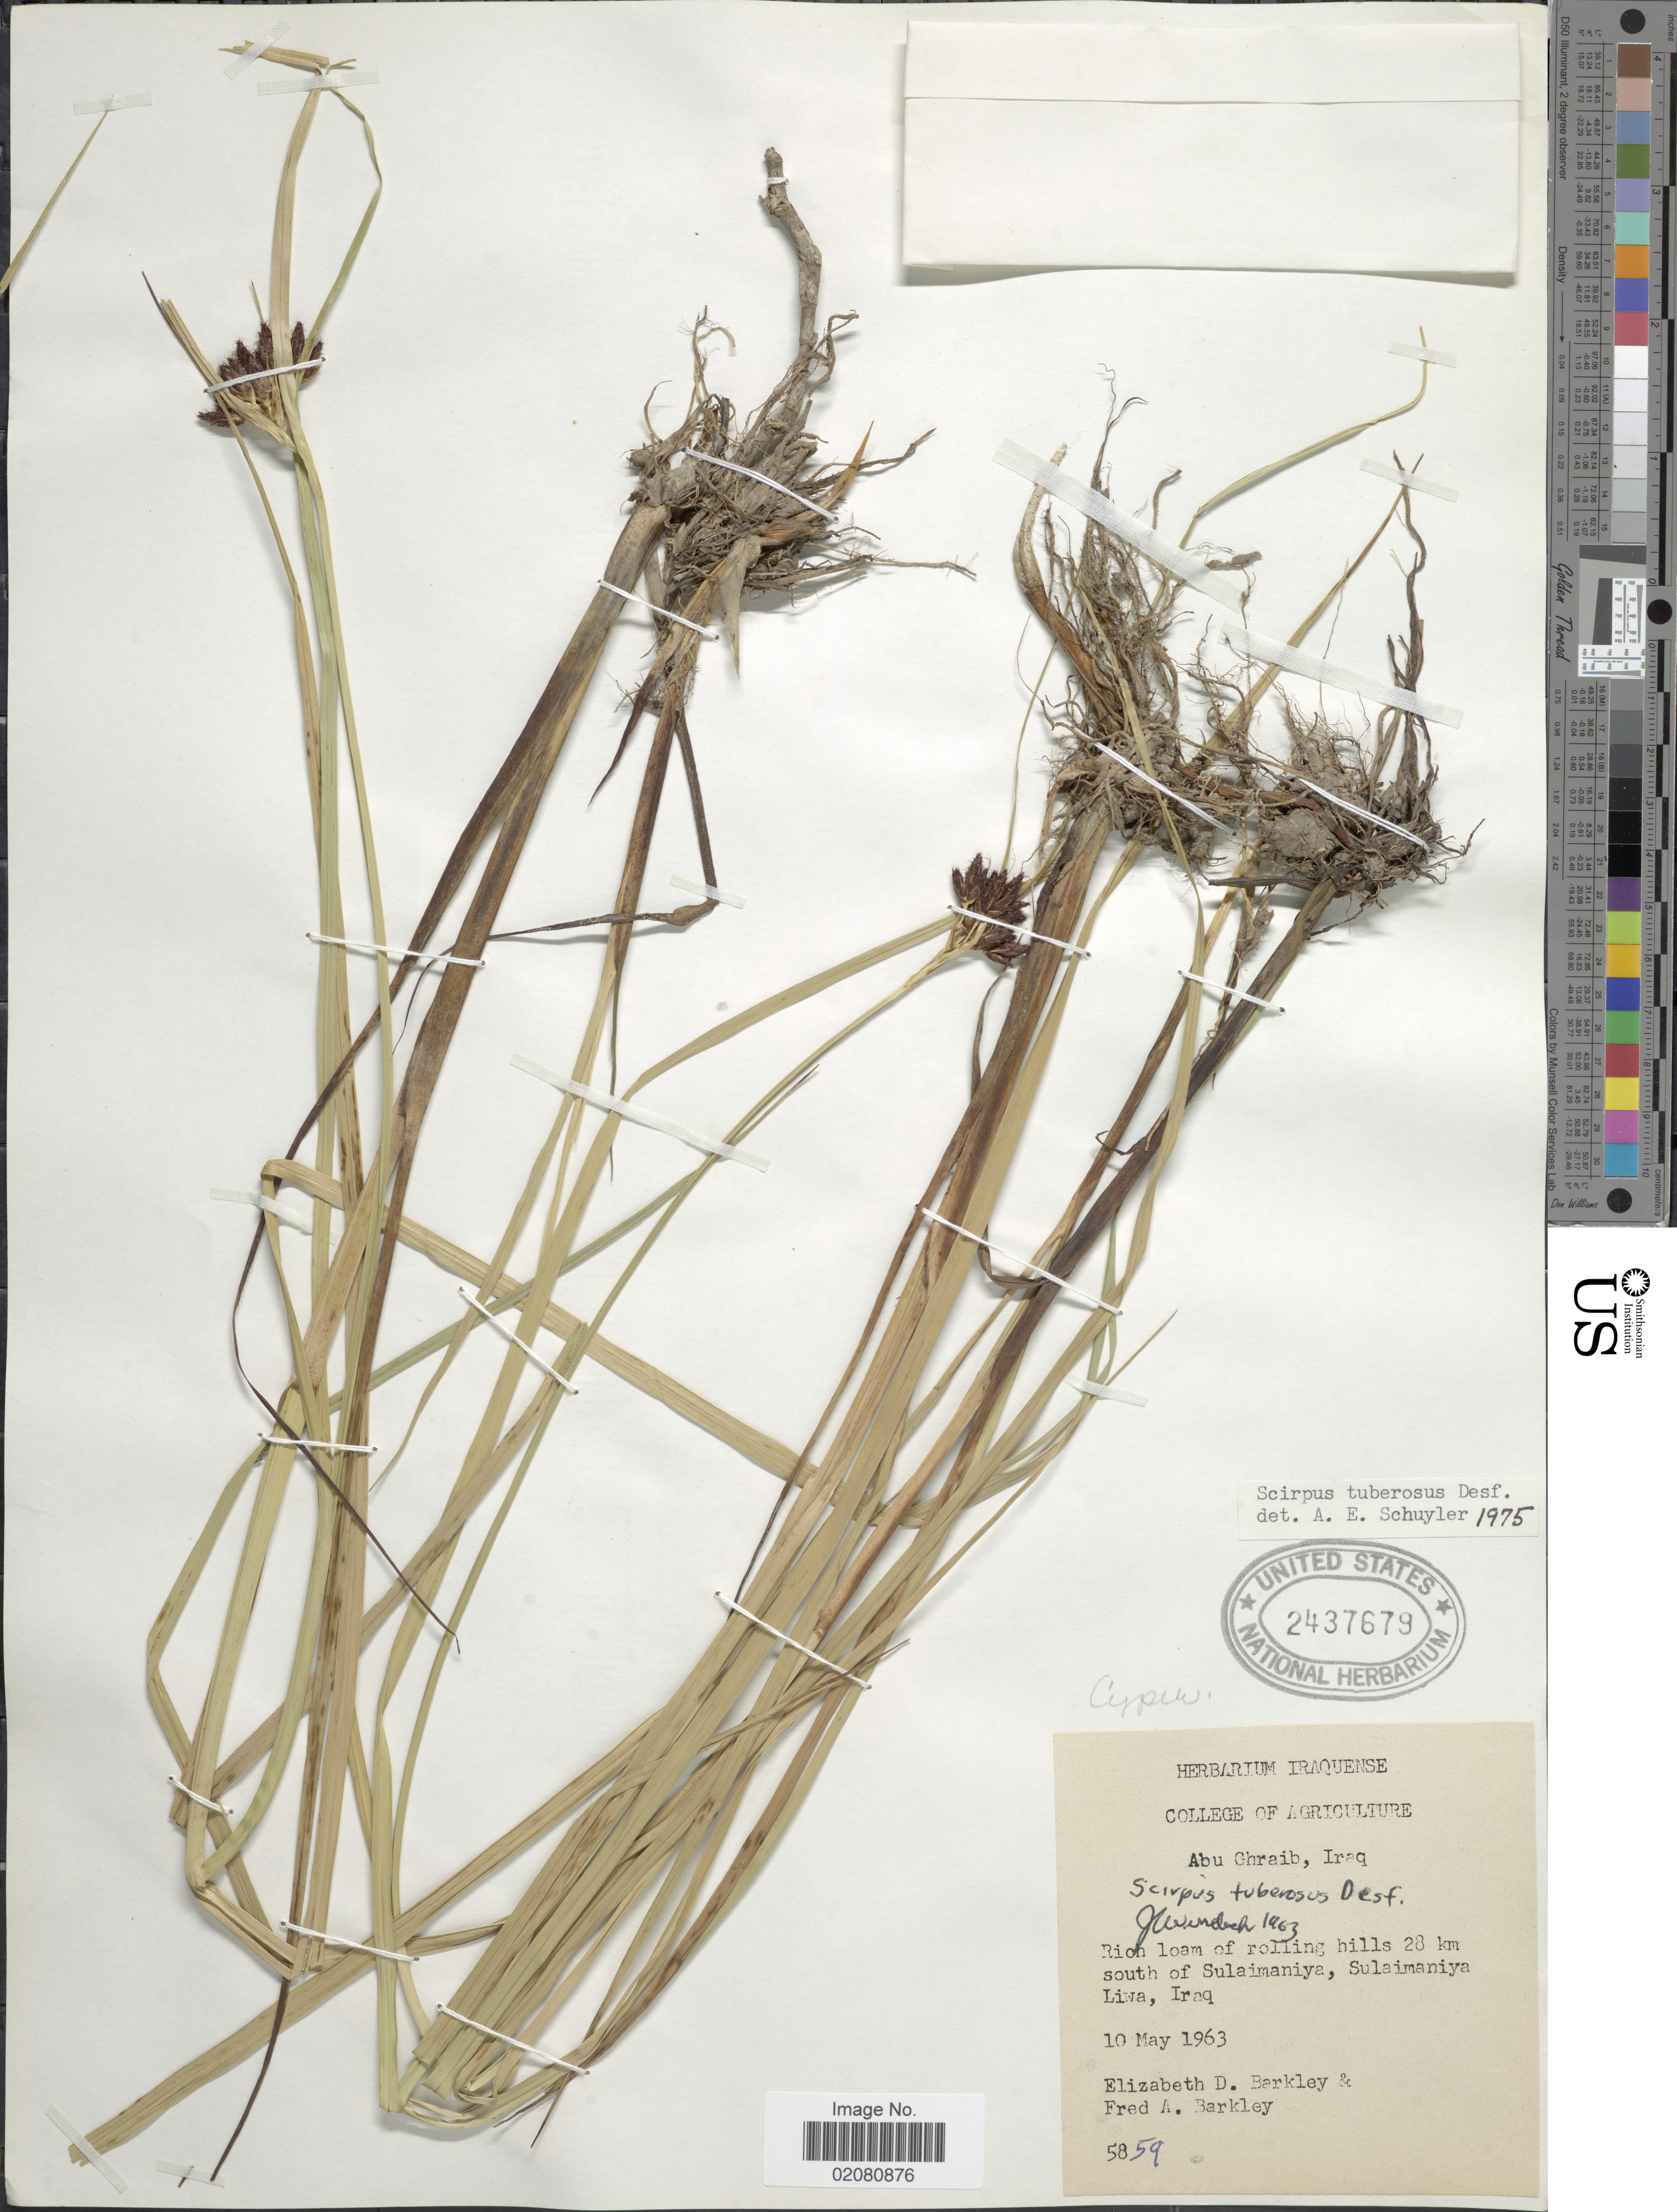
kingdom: Plantae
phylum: Tracheophyta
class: Liliopsida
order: Poales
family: Cyperaceae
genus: Bolboschoenus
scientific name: Bolboschoenus glaucus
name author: (Lam.) S.G. Sm.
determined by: Strong, Mark T., (BOT), Smithsonian Institution - National Museum of Natural History (UNITED STATES)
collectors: E. D.Barkley & F. A. Barkley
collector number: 5859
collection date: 1963-05-10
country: Iraq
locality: Abu Ghraib. Rich loam of rolling hills 28 km south of Sulaimaniya, Sulaimaniya Liwa, Iraq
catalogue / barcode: US 2437679